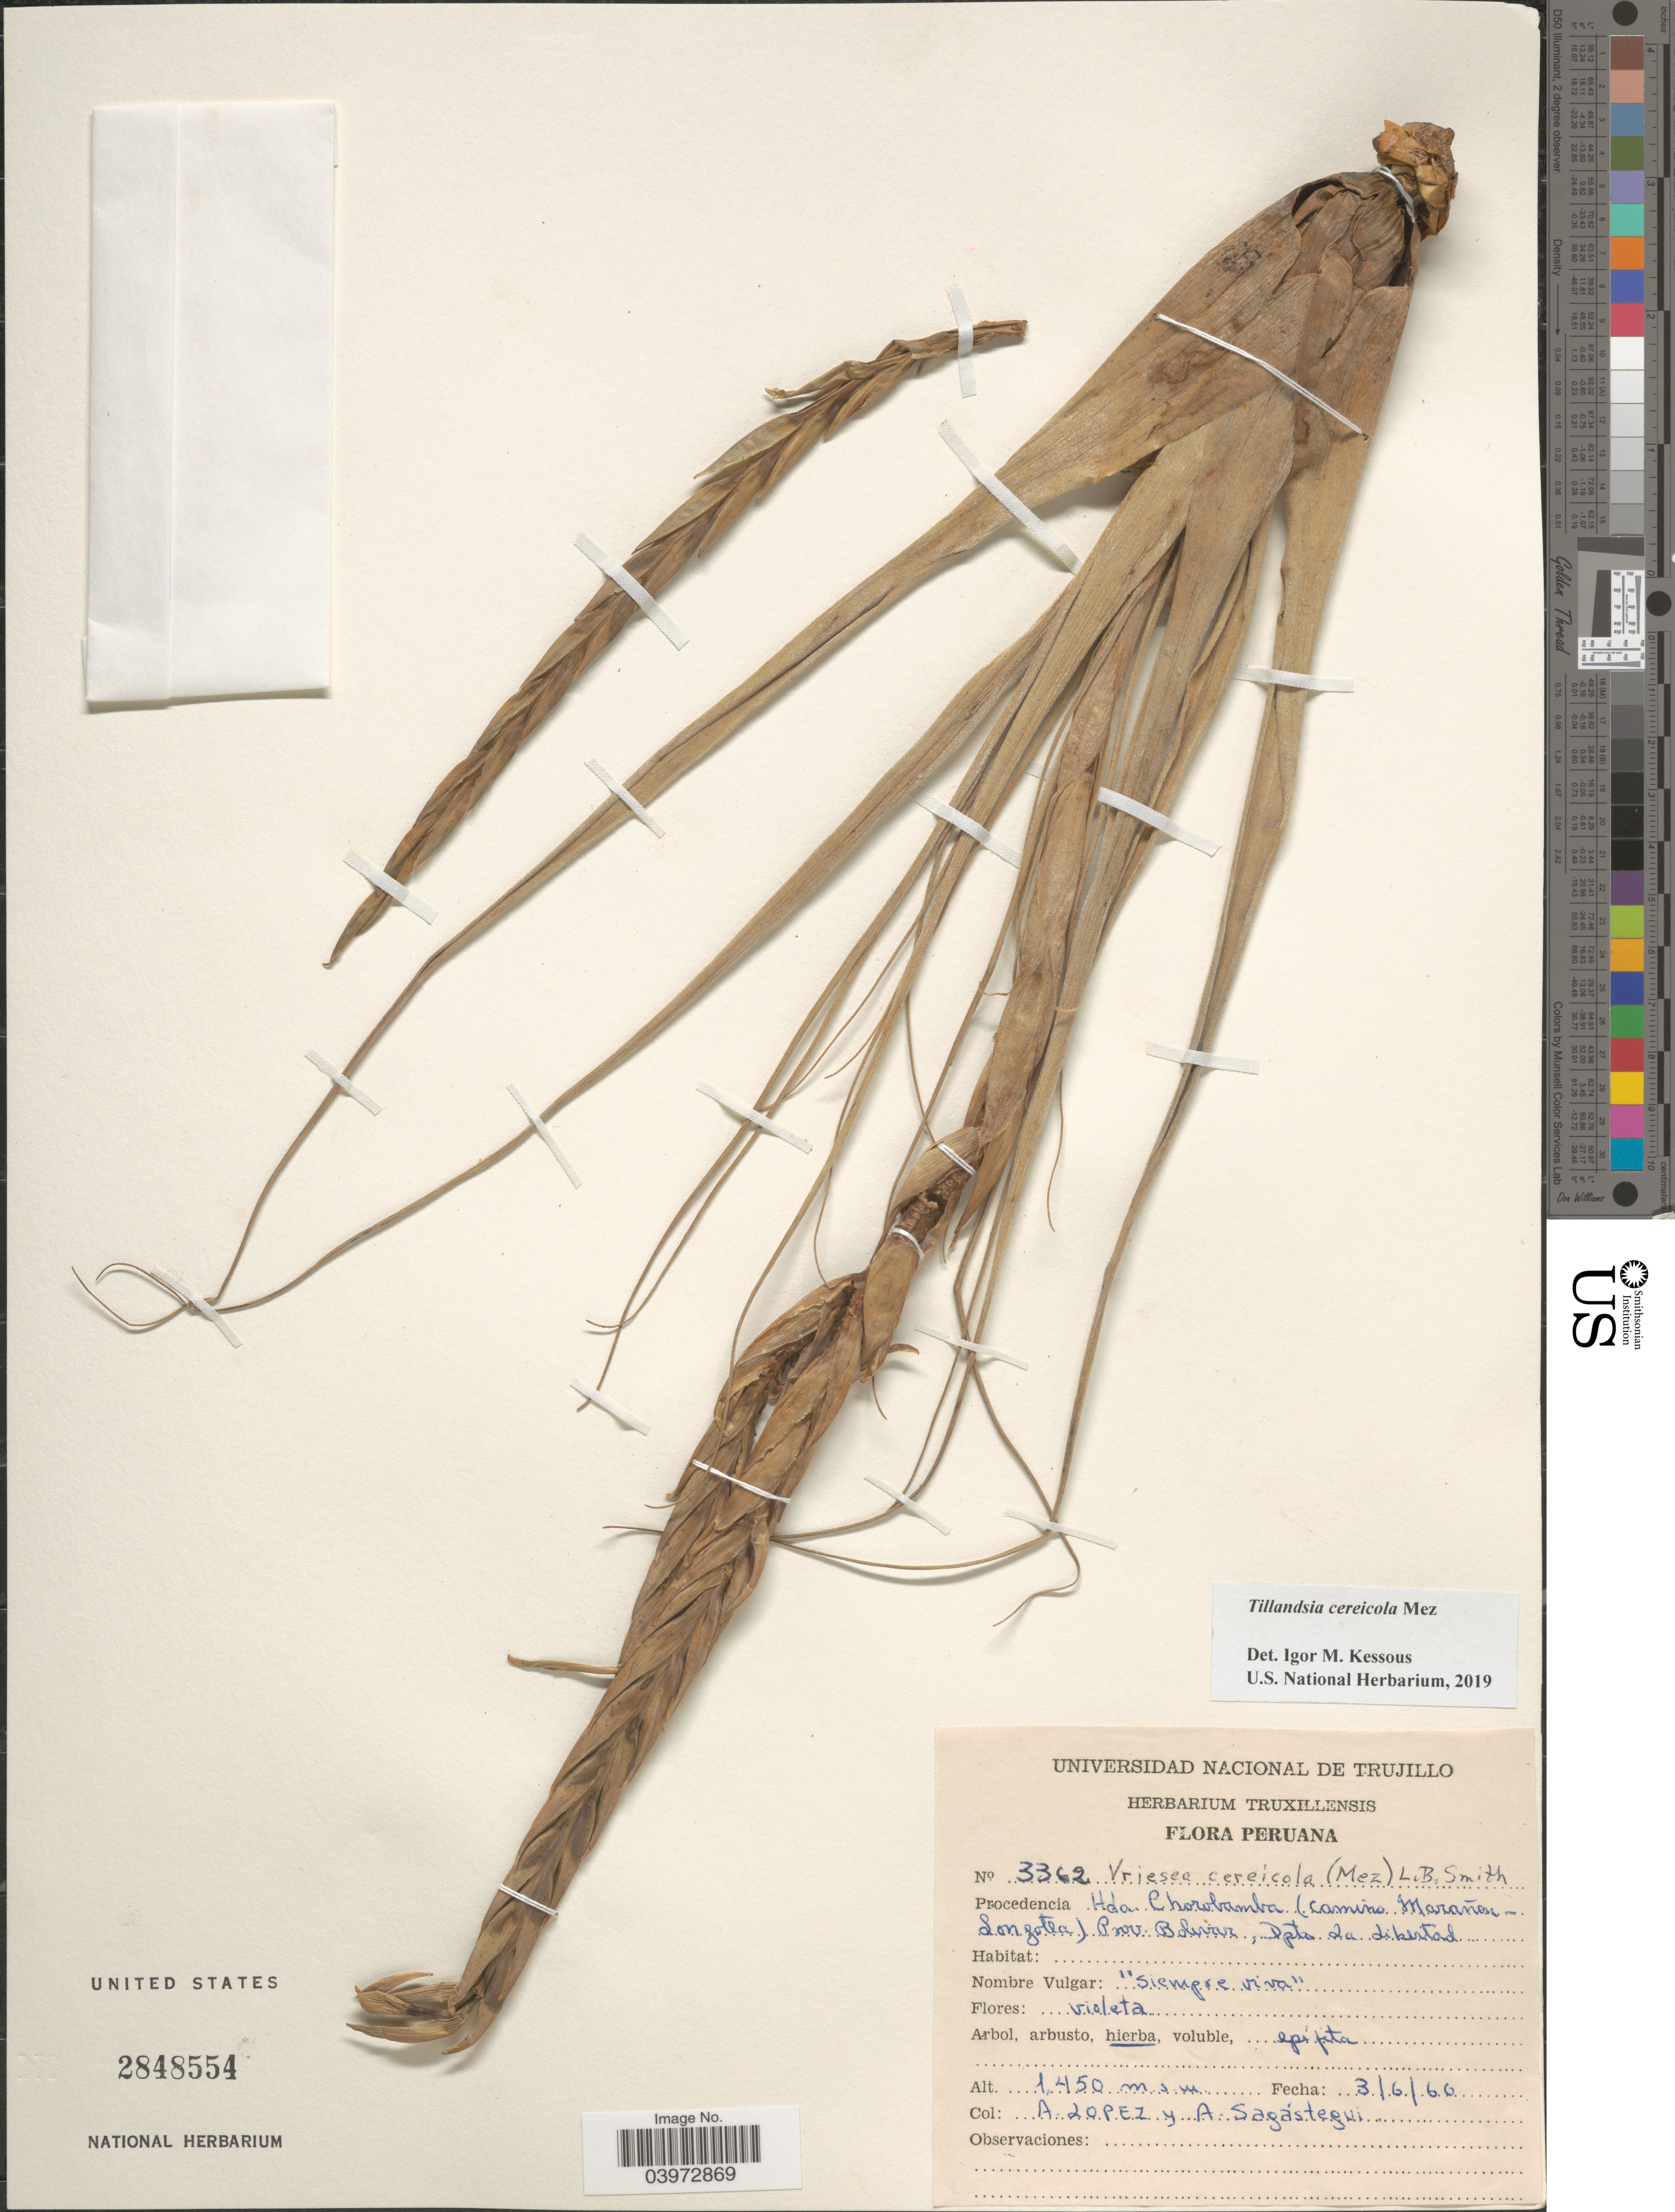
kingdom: Plantae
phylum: Tracheophyta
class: Liliopsida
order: Poales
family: Bromeliaceae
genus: Tillandsia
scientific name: Tillandsia cereicola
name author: Mez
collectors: A. Lopez & A. Sagastegui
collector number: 3362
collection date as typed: Transcribed d/m/y: 3/6/66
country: Peru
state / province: La Libertad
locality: Hda. Chorobamba (camino Marañón-Longotea). Prov Bolivar, Dpto La Libertad.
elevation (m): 1450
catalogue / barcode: US 2848554